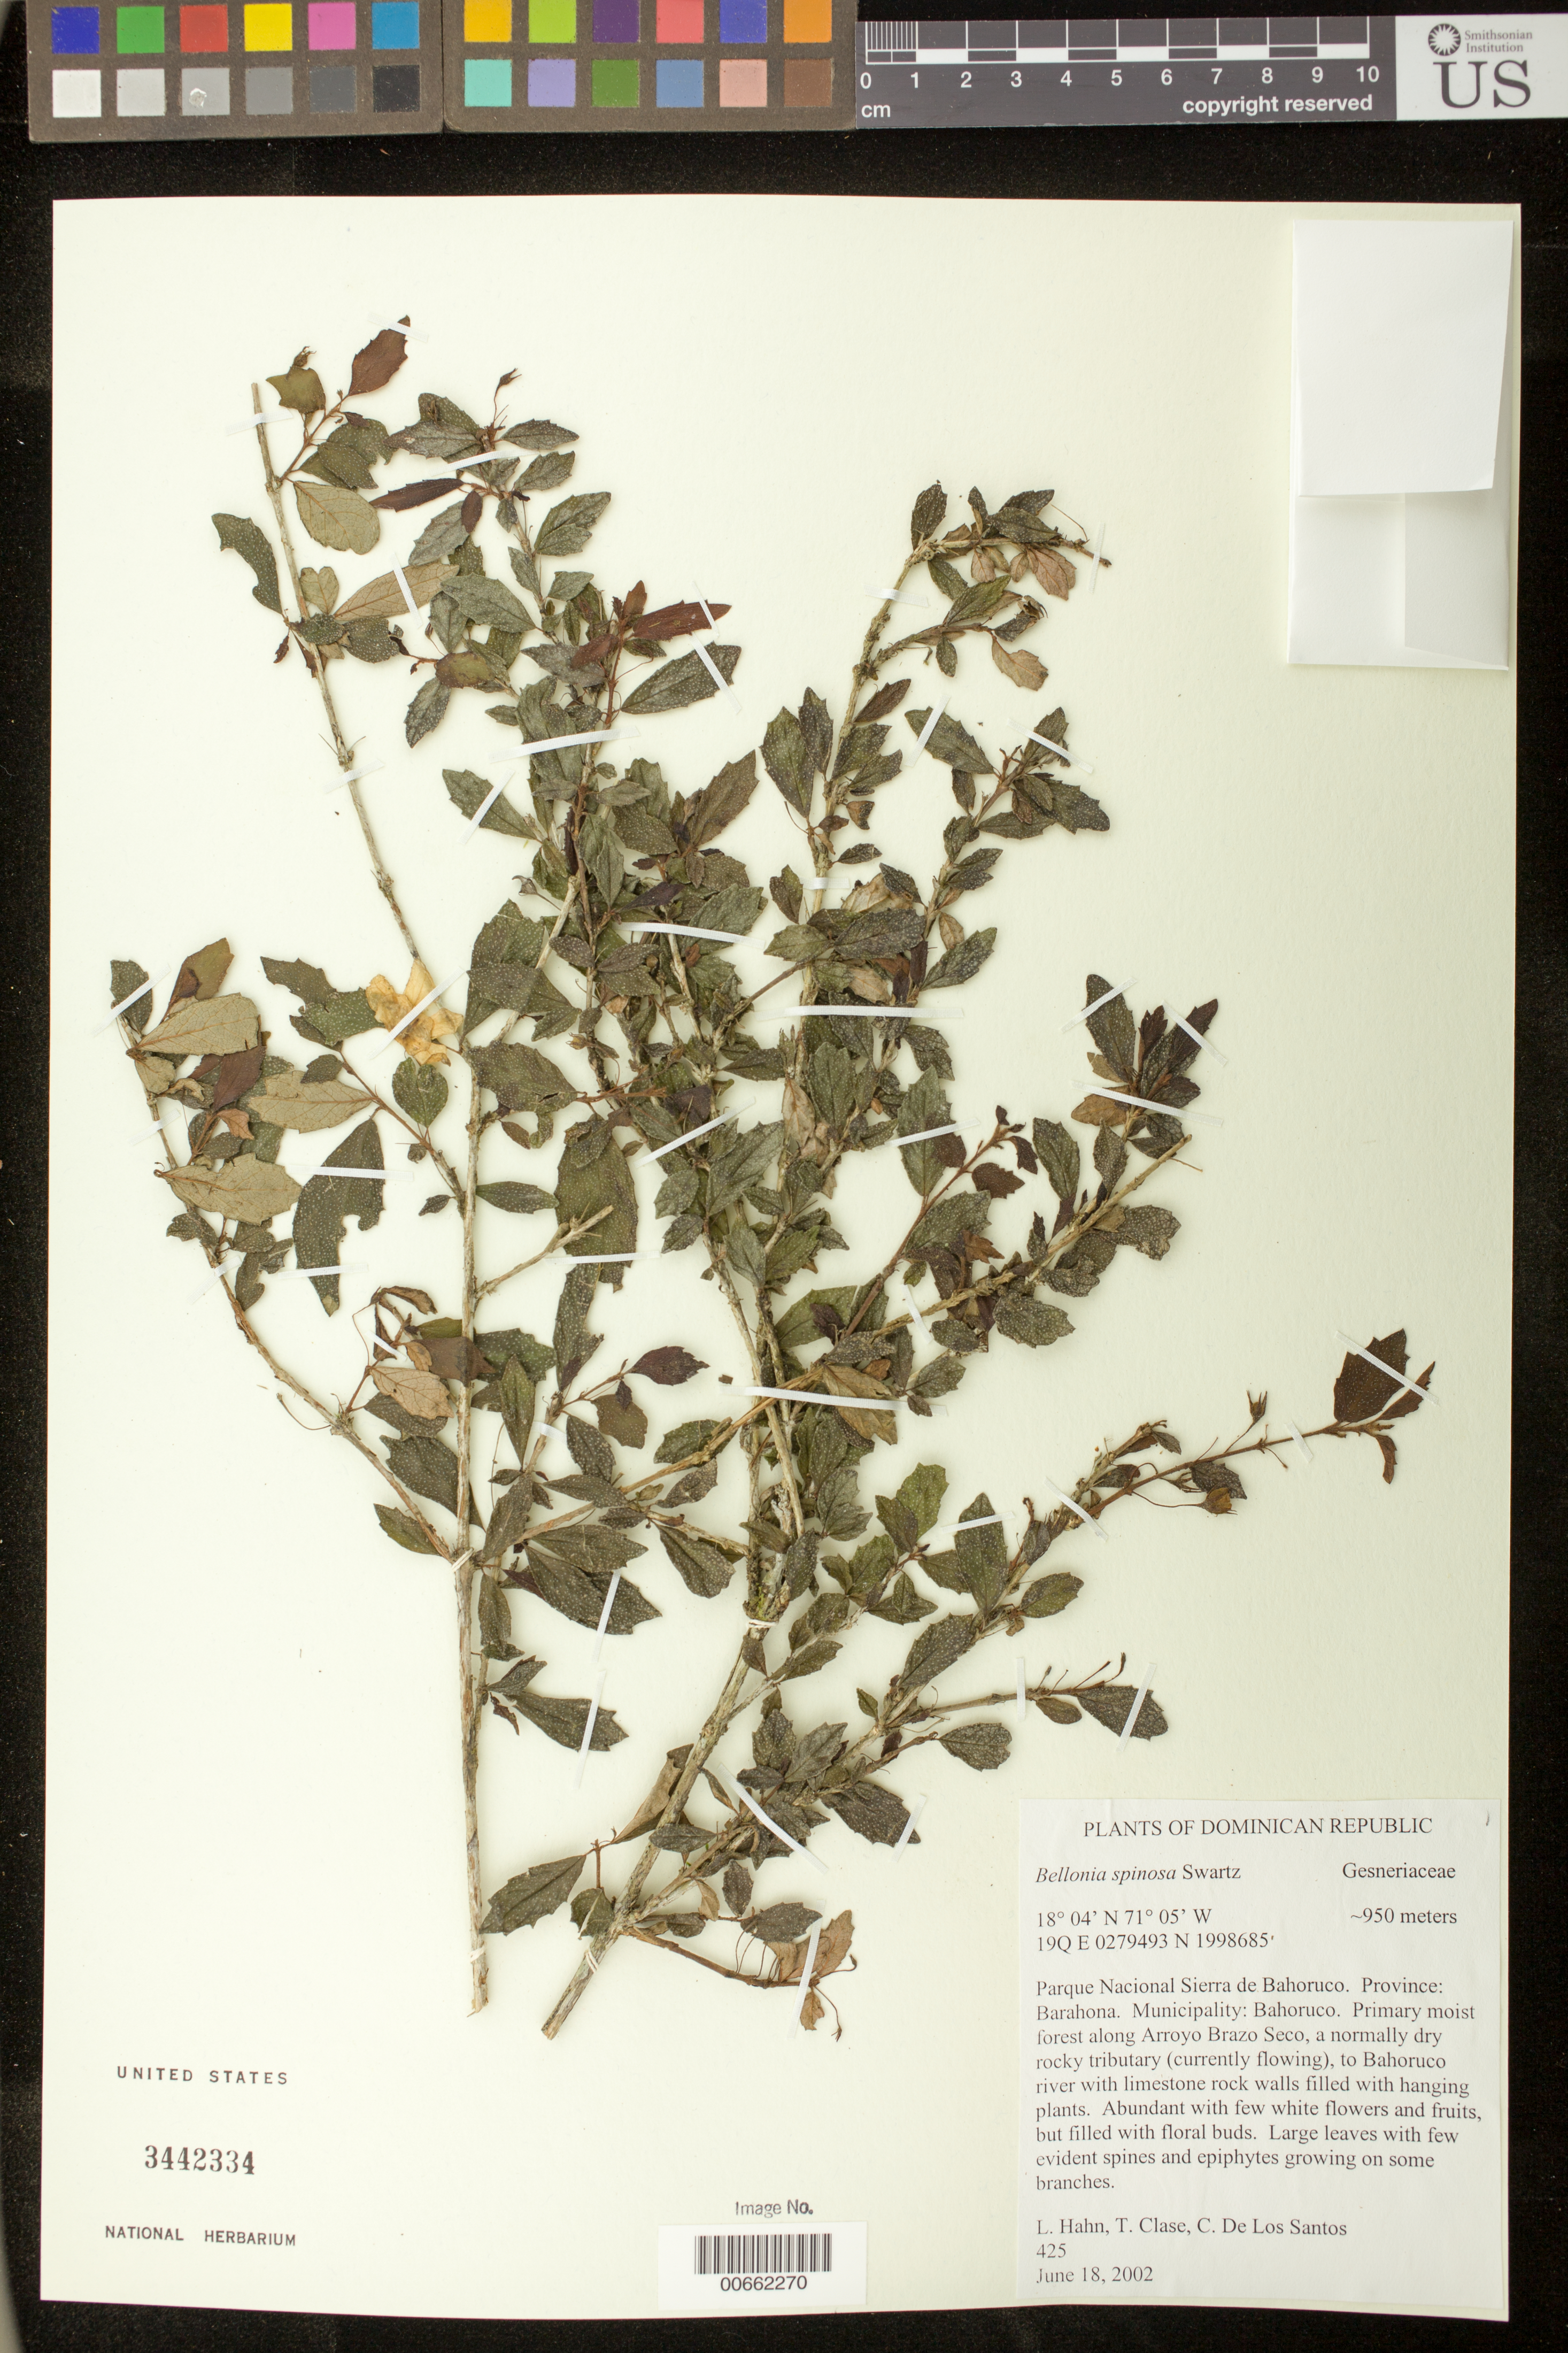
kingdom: Plantae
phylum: Tracheophyta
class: Magnoliopsida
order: Lamiales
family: Gesneriaceae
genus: Bellonia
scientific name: Bellonia spinosa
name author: Sw.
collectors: L. Hahn, T. Clase & C. De Los Santos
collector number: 425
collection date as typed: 18 Jun 2002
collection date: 2002-06-18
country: Dominican Republic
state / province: Barahona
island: Hispaniola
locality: Parque Nacional Sierra de Bahoruco. Province: Barahona. Municipality: Bahoruco. Along Arroyo Brazo Seco, a normally dry rocky tributary (currently flowing), to Bahoruco river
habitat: Primary moist forest.. to river with limesteone rock walls filled with hanging plants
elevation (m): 950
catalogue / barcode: US 3442334